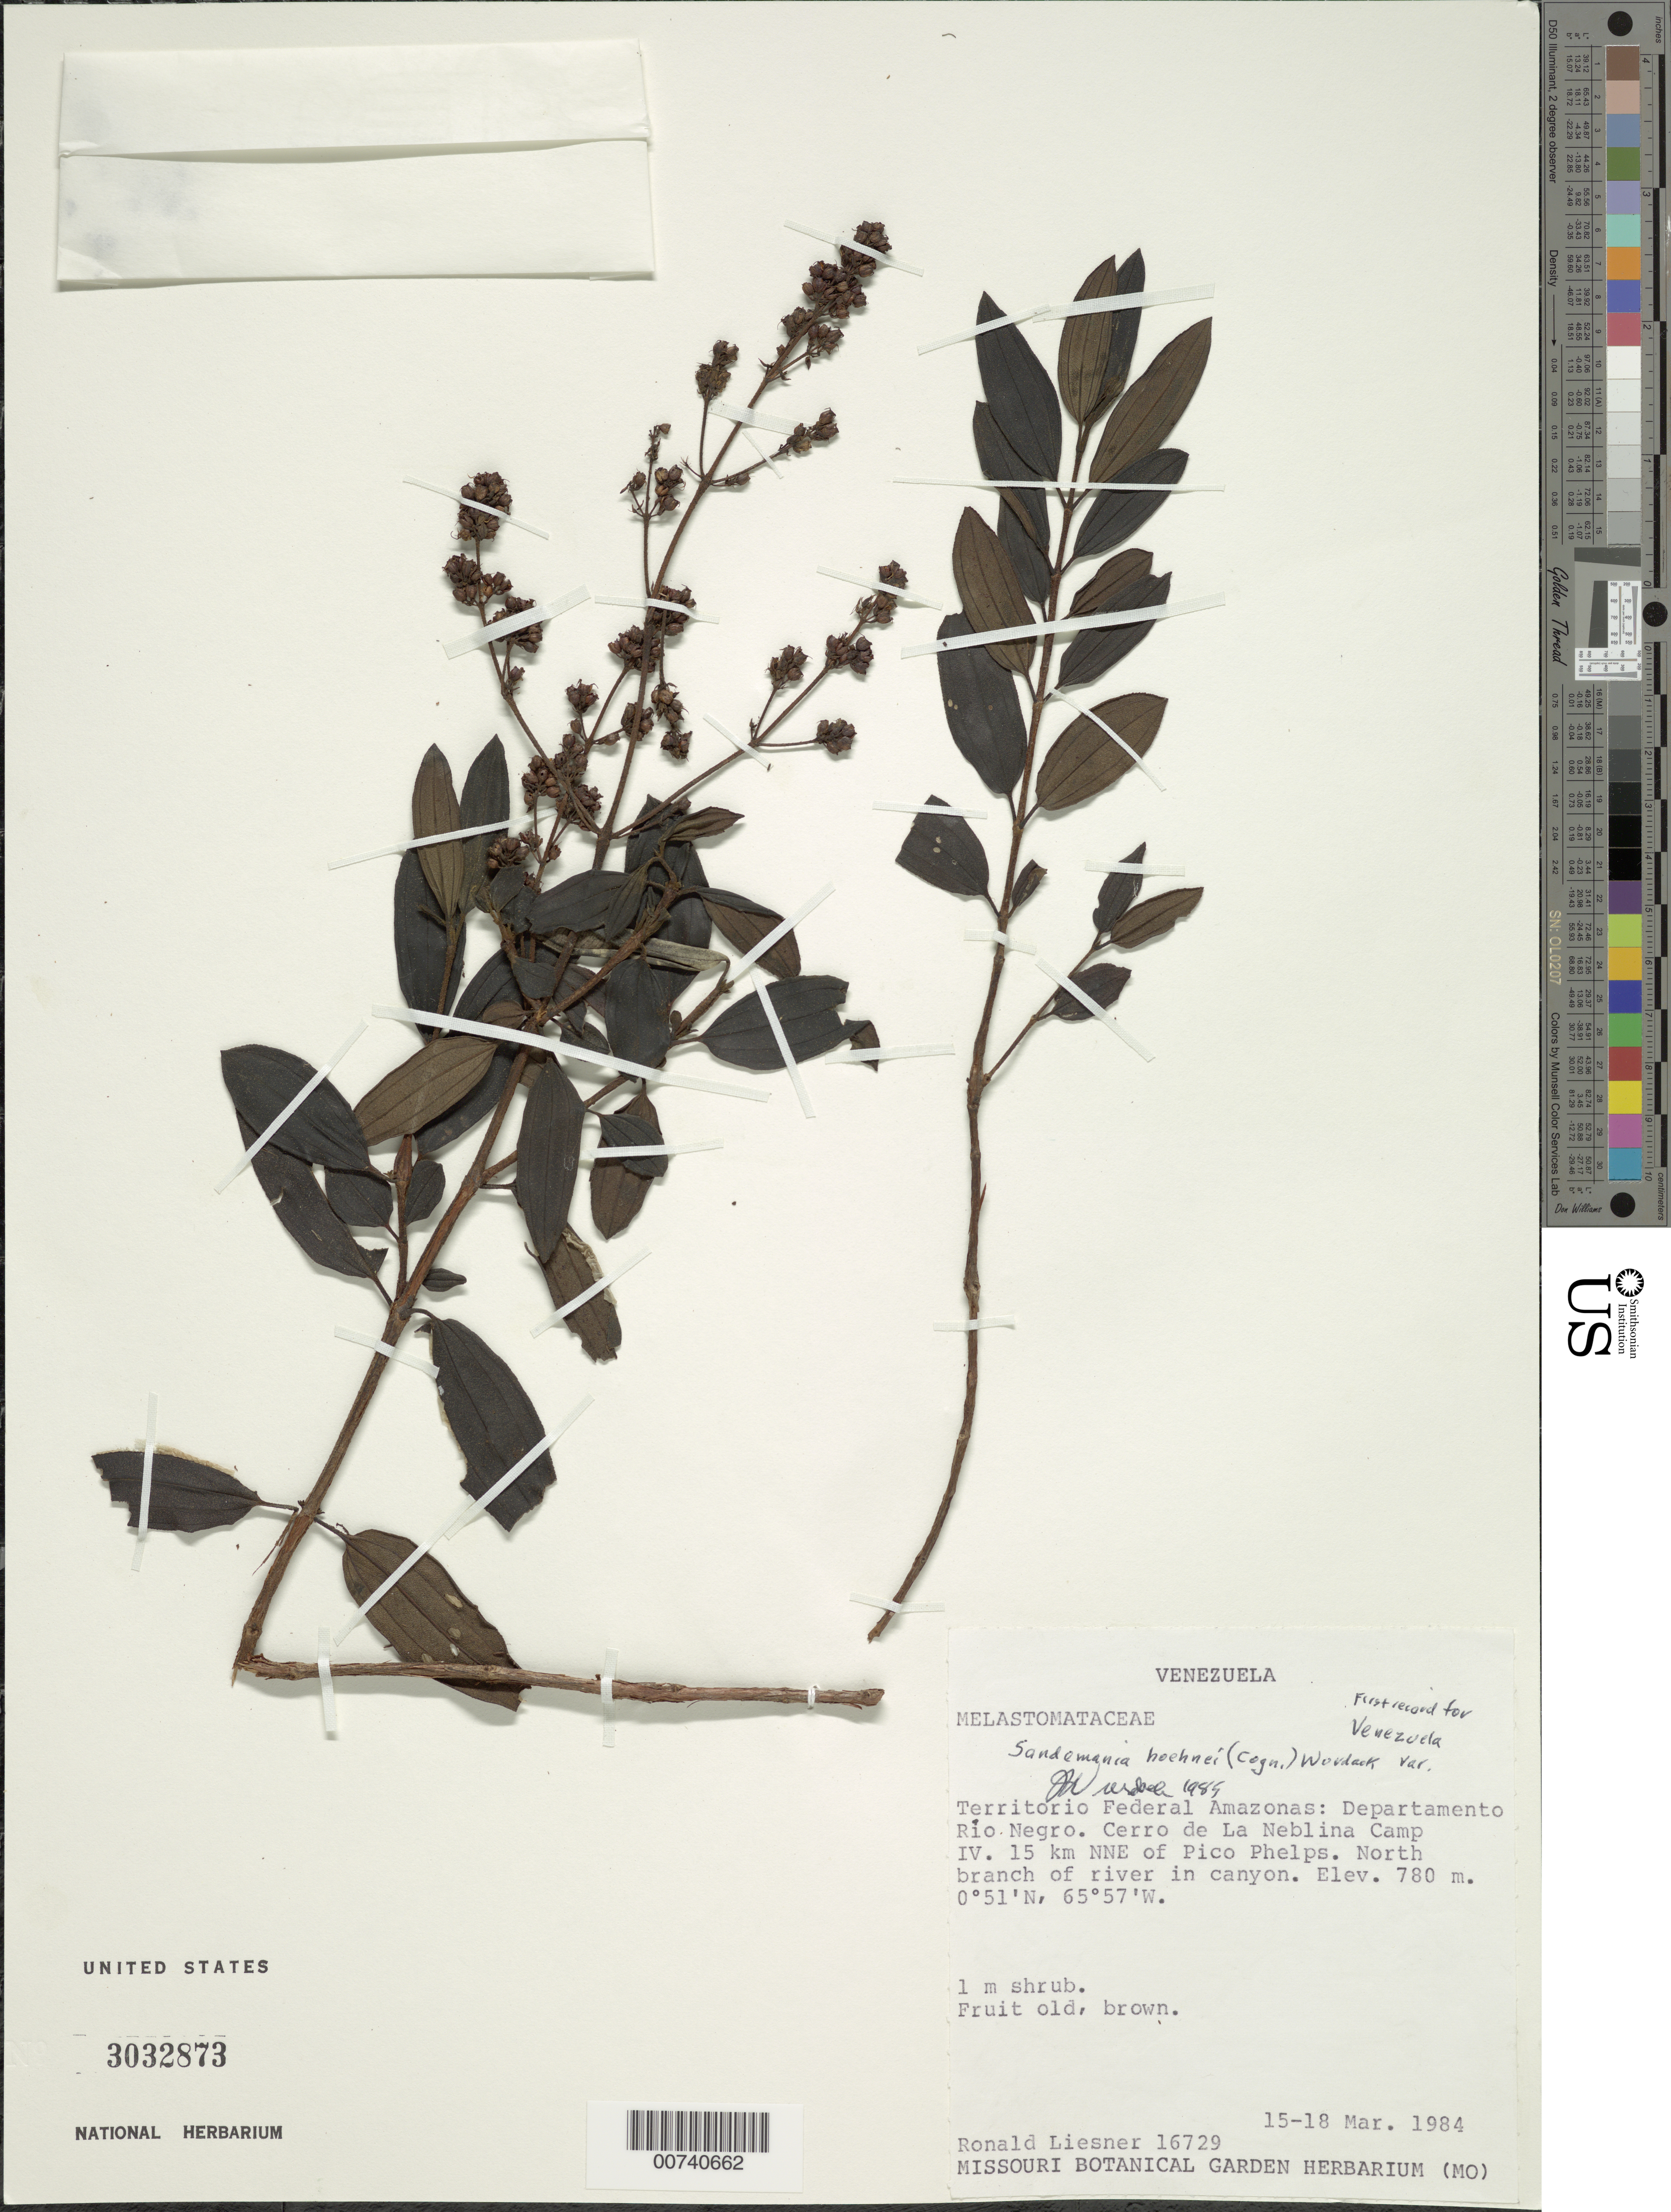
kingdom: Plantae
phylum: Tracheophyta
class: Magnoliopsida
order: Myrtales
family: Melastomataceae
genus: Sandemania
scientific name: Sandemania hoehnei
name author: (Cogn.) Wurdack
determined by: Wurdack, John J., (US), US (UNITED STATES)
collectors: R. L. Liesner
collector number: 16729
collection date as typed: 15-Mar-84 to 18-Mar-84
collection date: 1984-03-15/1984-03-18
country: Venezuela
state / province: Amazonas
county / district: Río Negro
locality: Cerro de La Neblina Camp IV, 15 km NNE of Pico Phelps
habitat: Along river in canyon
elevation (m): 780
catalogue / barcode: US 3032873